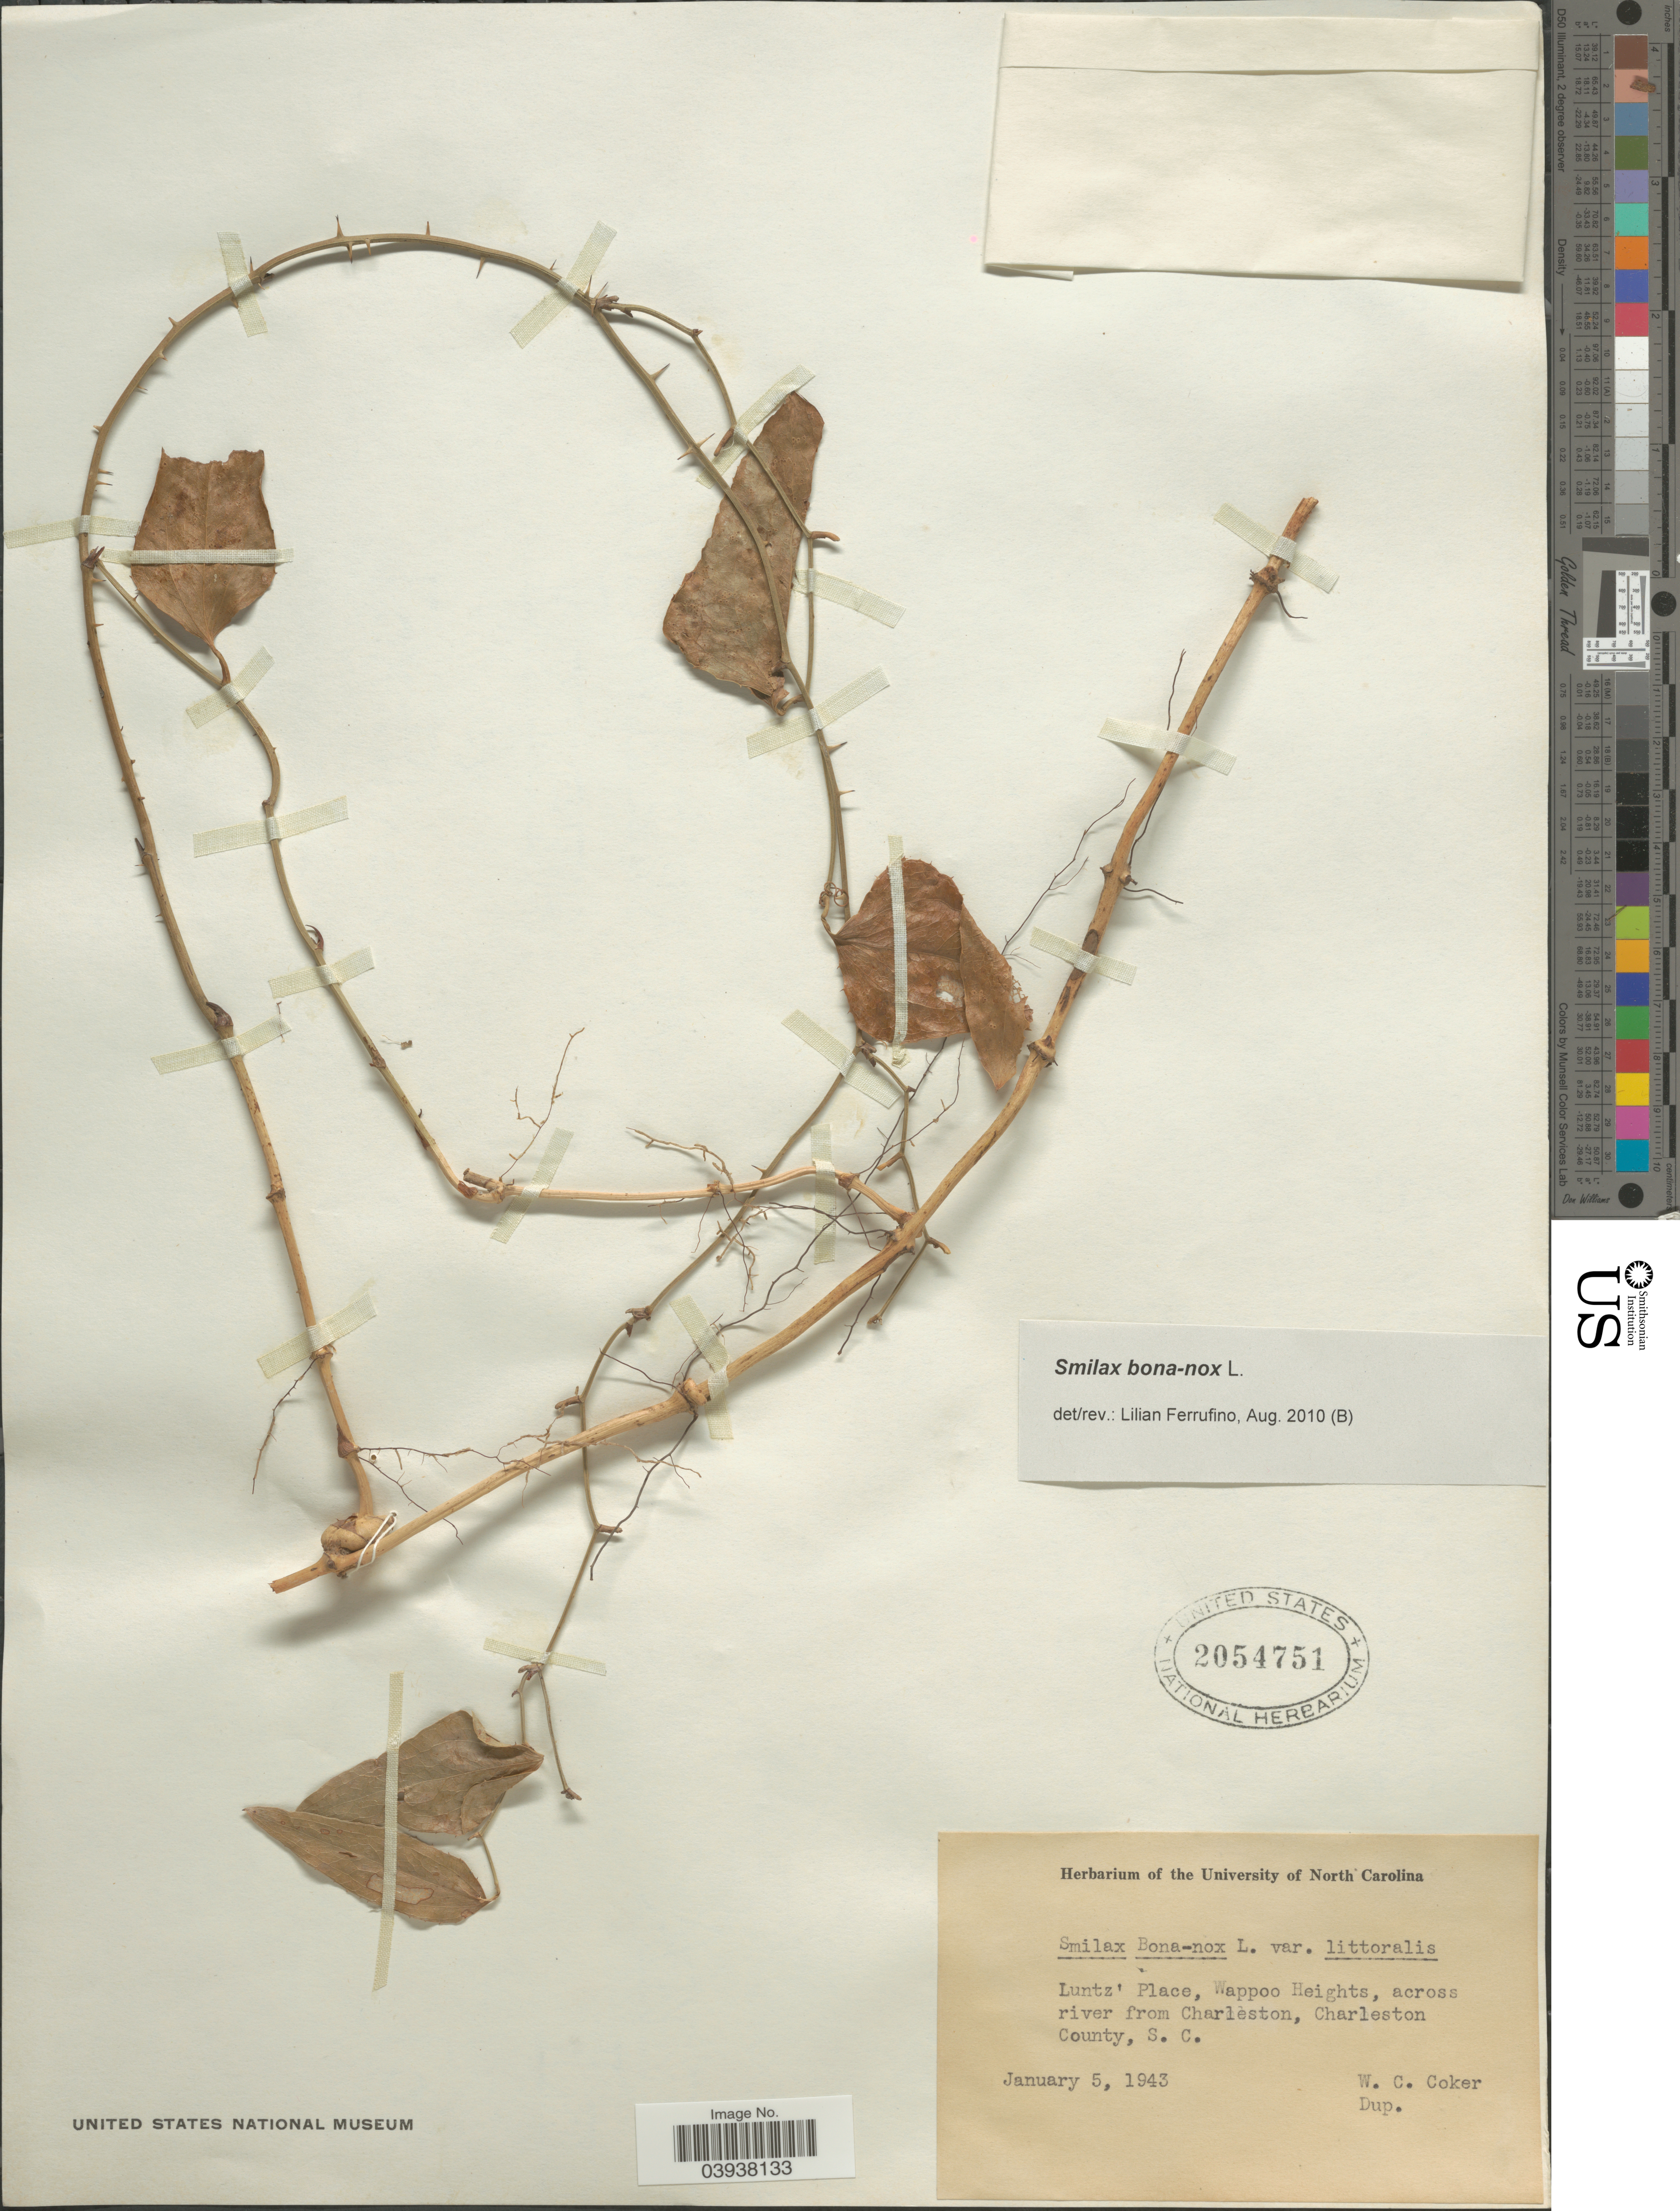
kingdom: Plantae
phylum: Tracheophyta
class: Liliopsida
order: Liliales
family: Smilacaceae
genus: Smilax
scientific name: Smilax bona-nox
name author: L.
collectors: W. Coker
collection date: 1943-01-05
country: United States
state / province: South Carolina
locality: Luntz' Place, Wappoo Heights, across river from Charleston, Charleston County.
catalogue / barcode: US 2054751